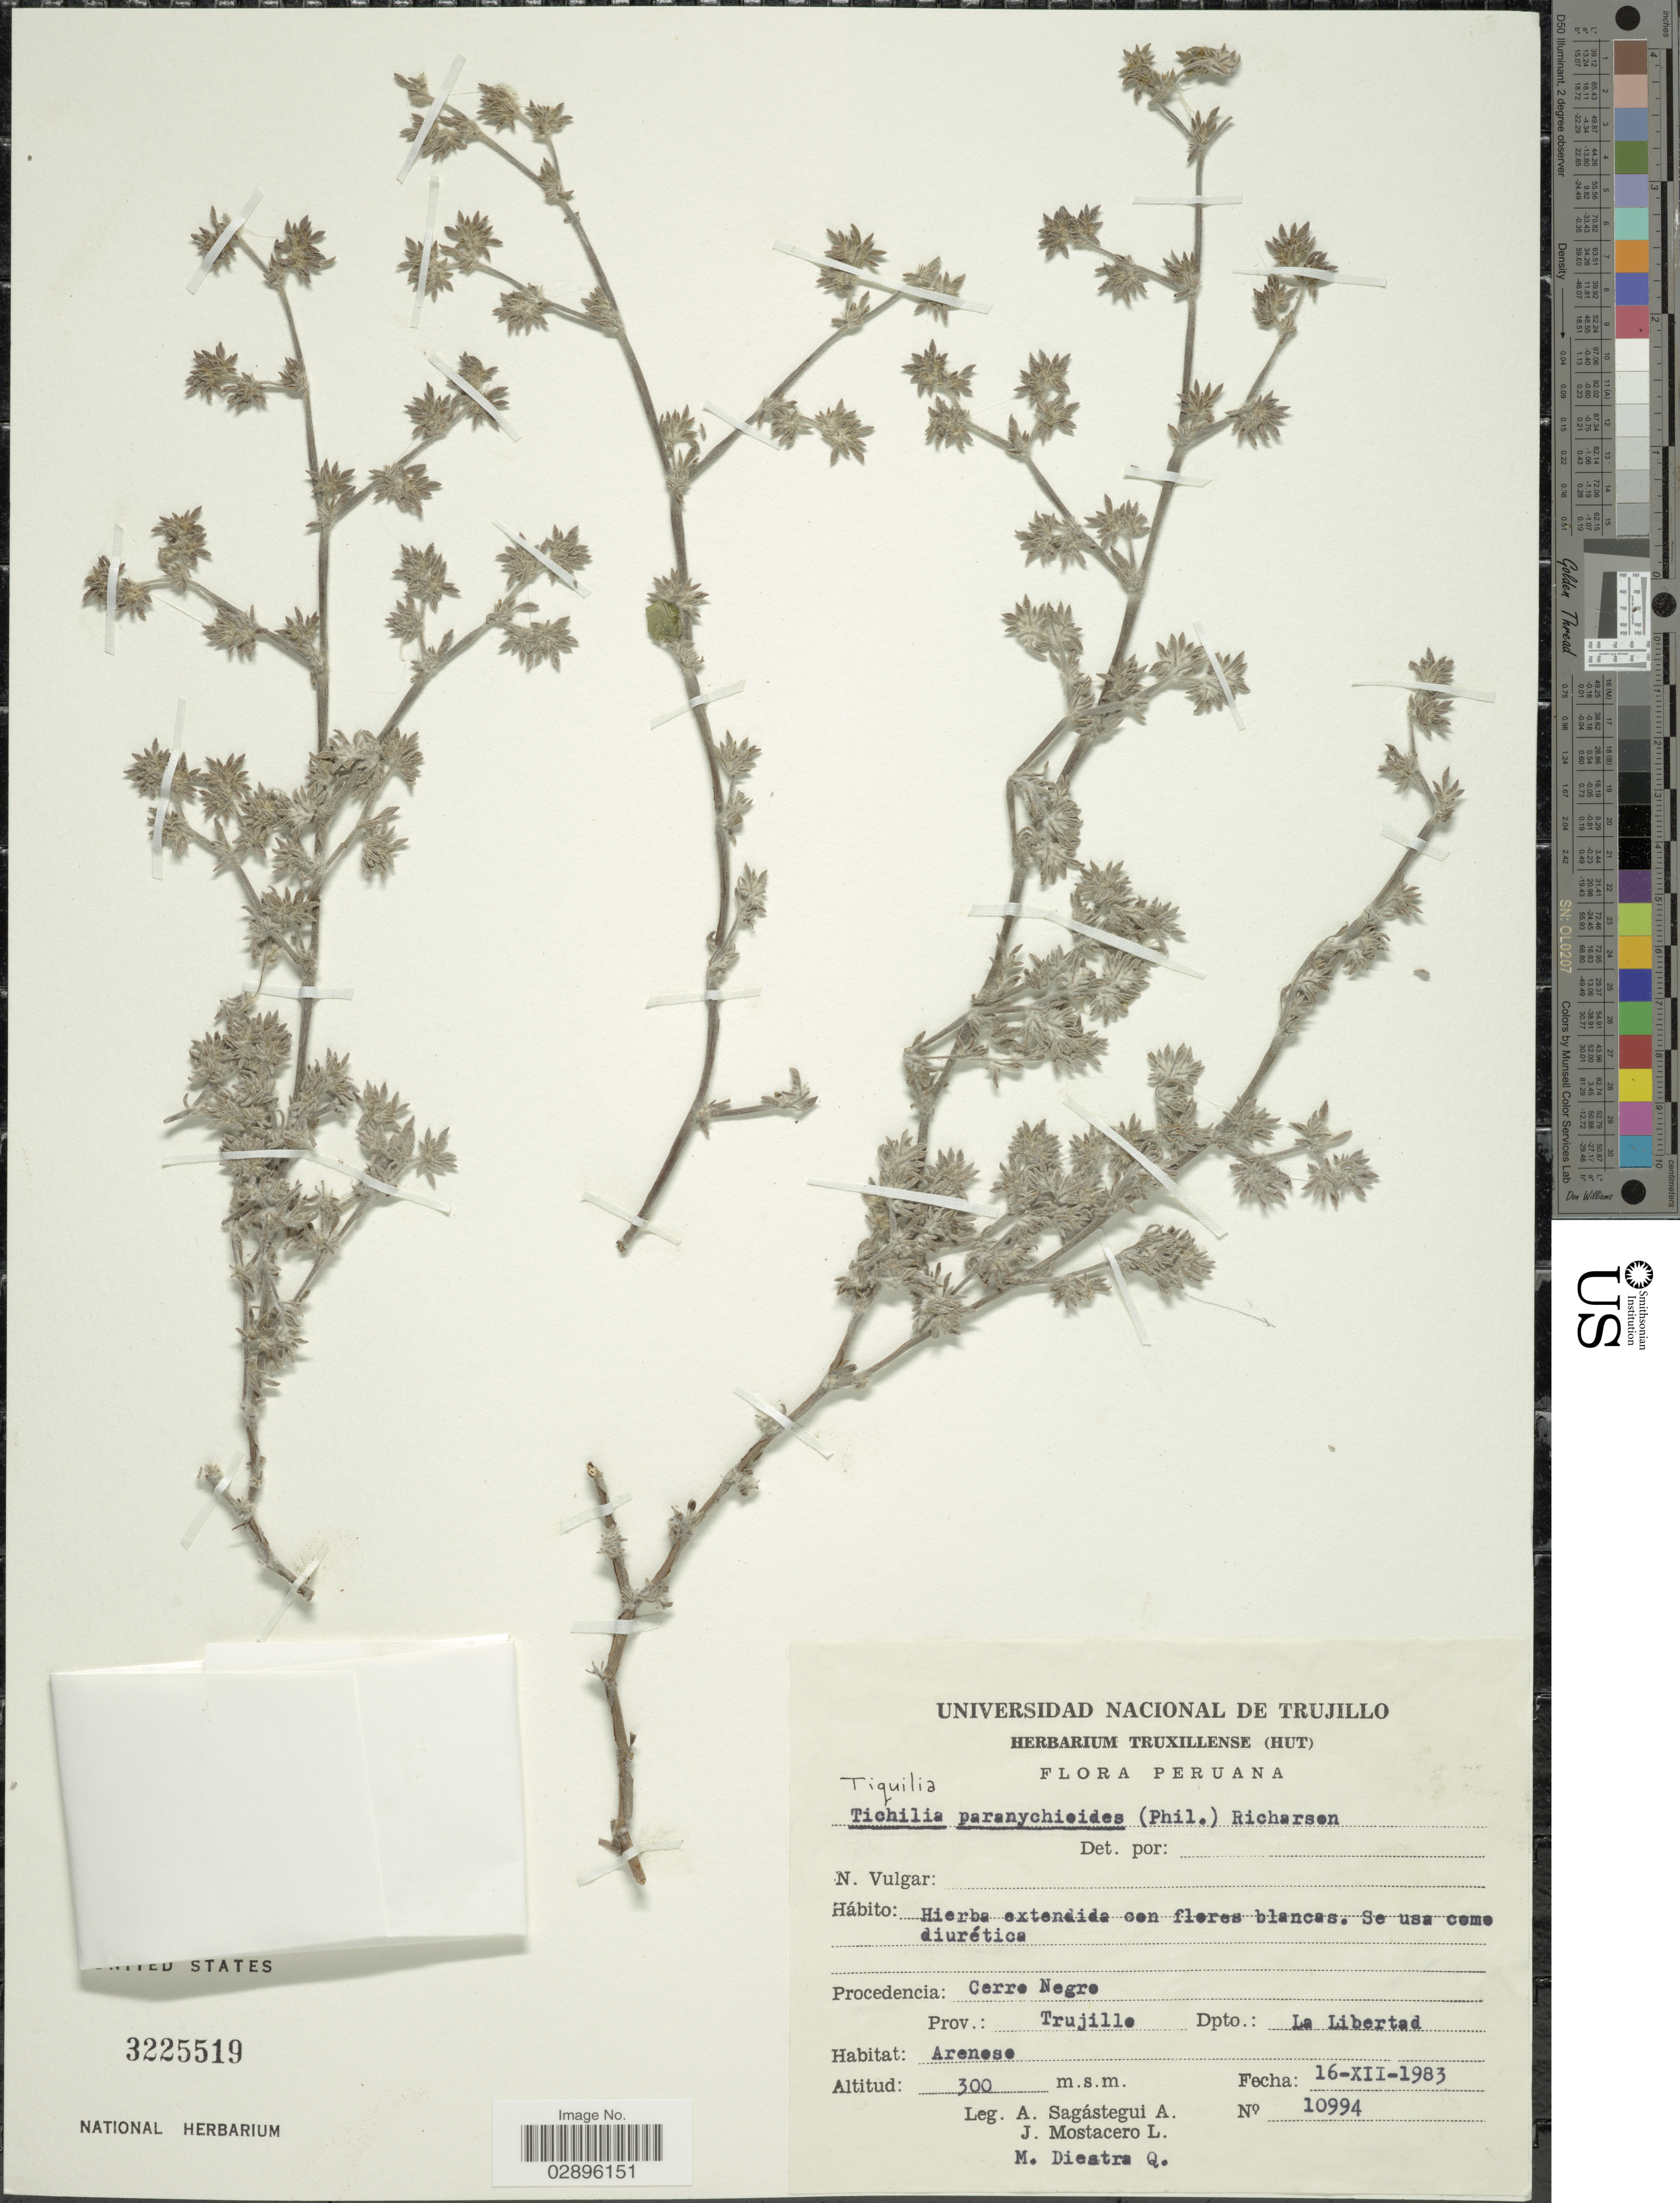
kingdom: Plantae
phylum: Tracheophyta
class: Magnoliopsida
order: Boraginales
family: Ehretiaceae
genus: Tiquilia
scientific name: Tiquilia paronychioides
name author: (Phil.) A.T. Richardson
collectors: A. Sagástegui A., J. Mostacero L. & M. Diestra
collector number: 10994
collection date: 1983-12-16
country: Peru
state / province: La Libertad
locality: Cerro Negre. Prov.: Trujillo. Dpto.: La Libertad.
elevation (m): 300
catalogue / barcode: US 3225519